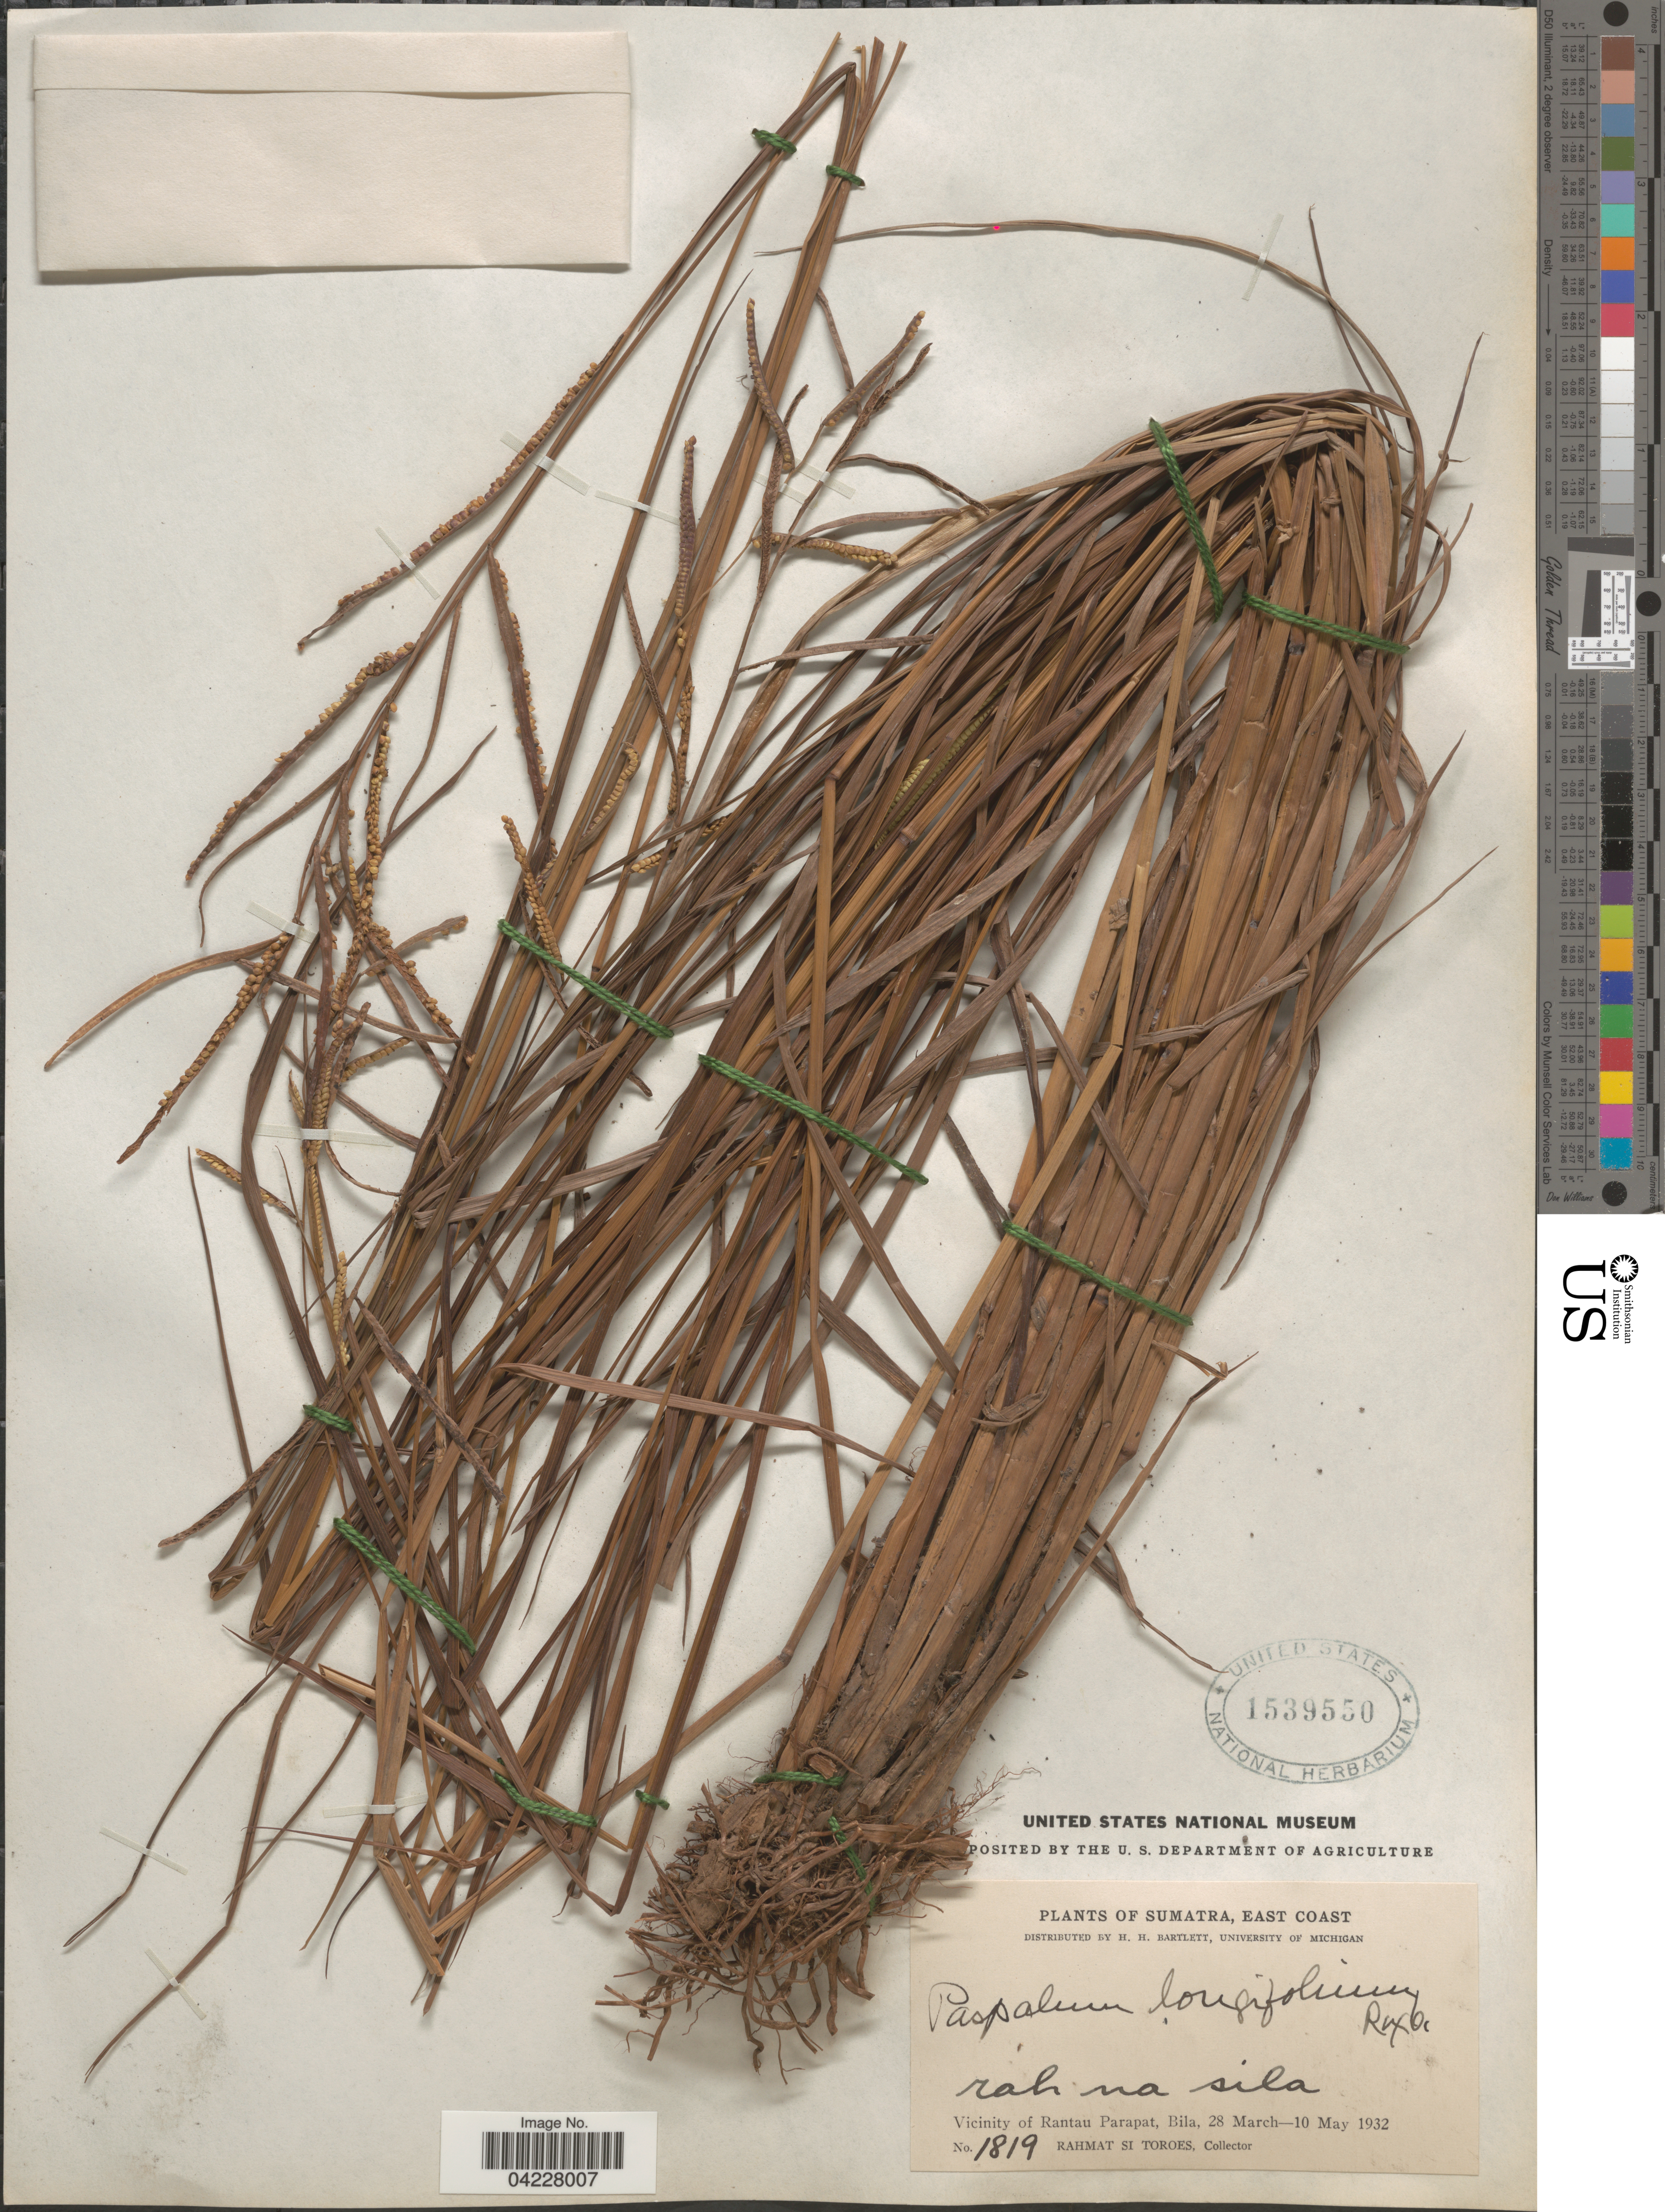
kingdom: Plantae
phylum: Tracheophyta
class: Liliopsida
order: Poales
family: Poaceae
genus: Paspalum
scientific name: Paspalum longifolium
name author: Roxb.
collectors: Rahmat Si Boeea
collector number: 1819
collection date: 1932-03-28/1932-05-10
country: Indonesia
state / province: Sumatra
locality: East Coast. Vicinity of Rantau Parapat, Bila.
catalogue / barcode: US 1539550